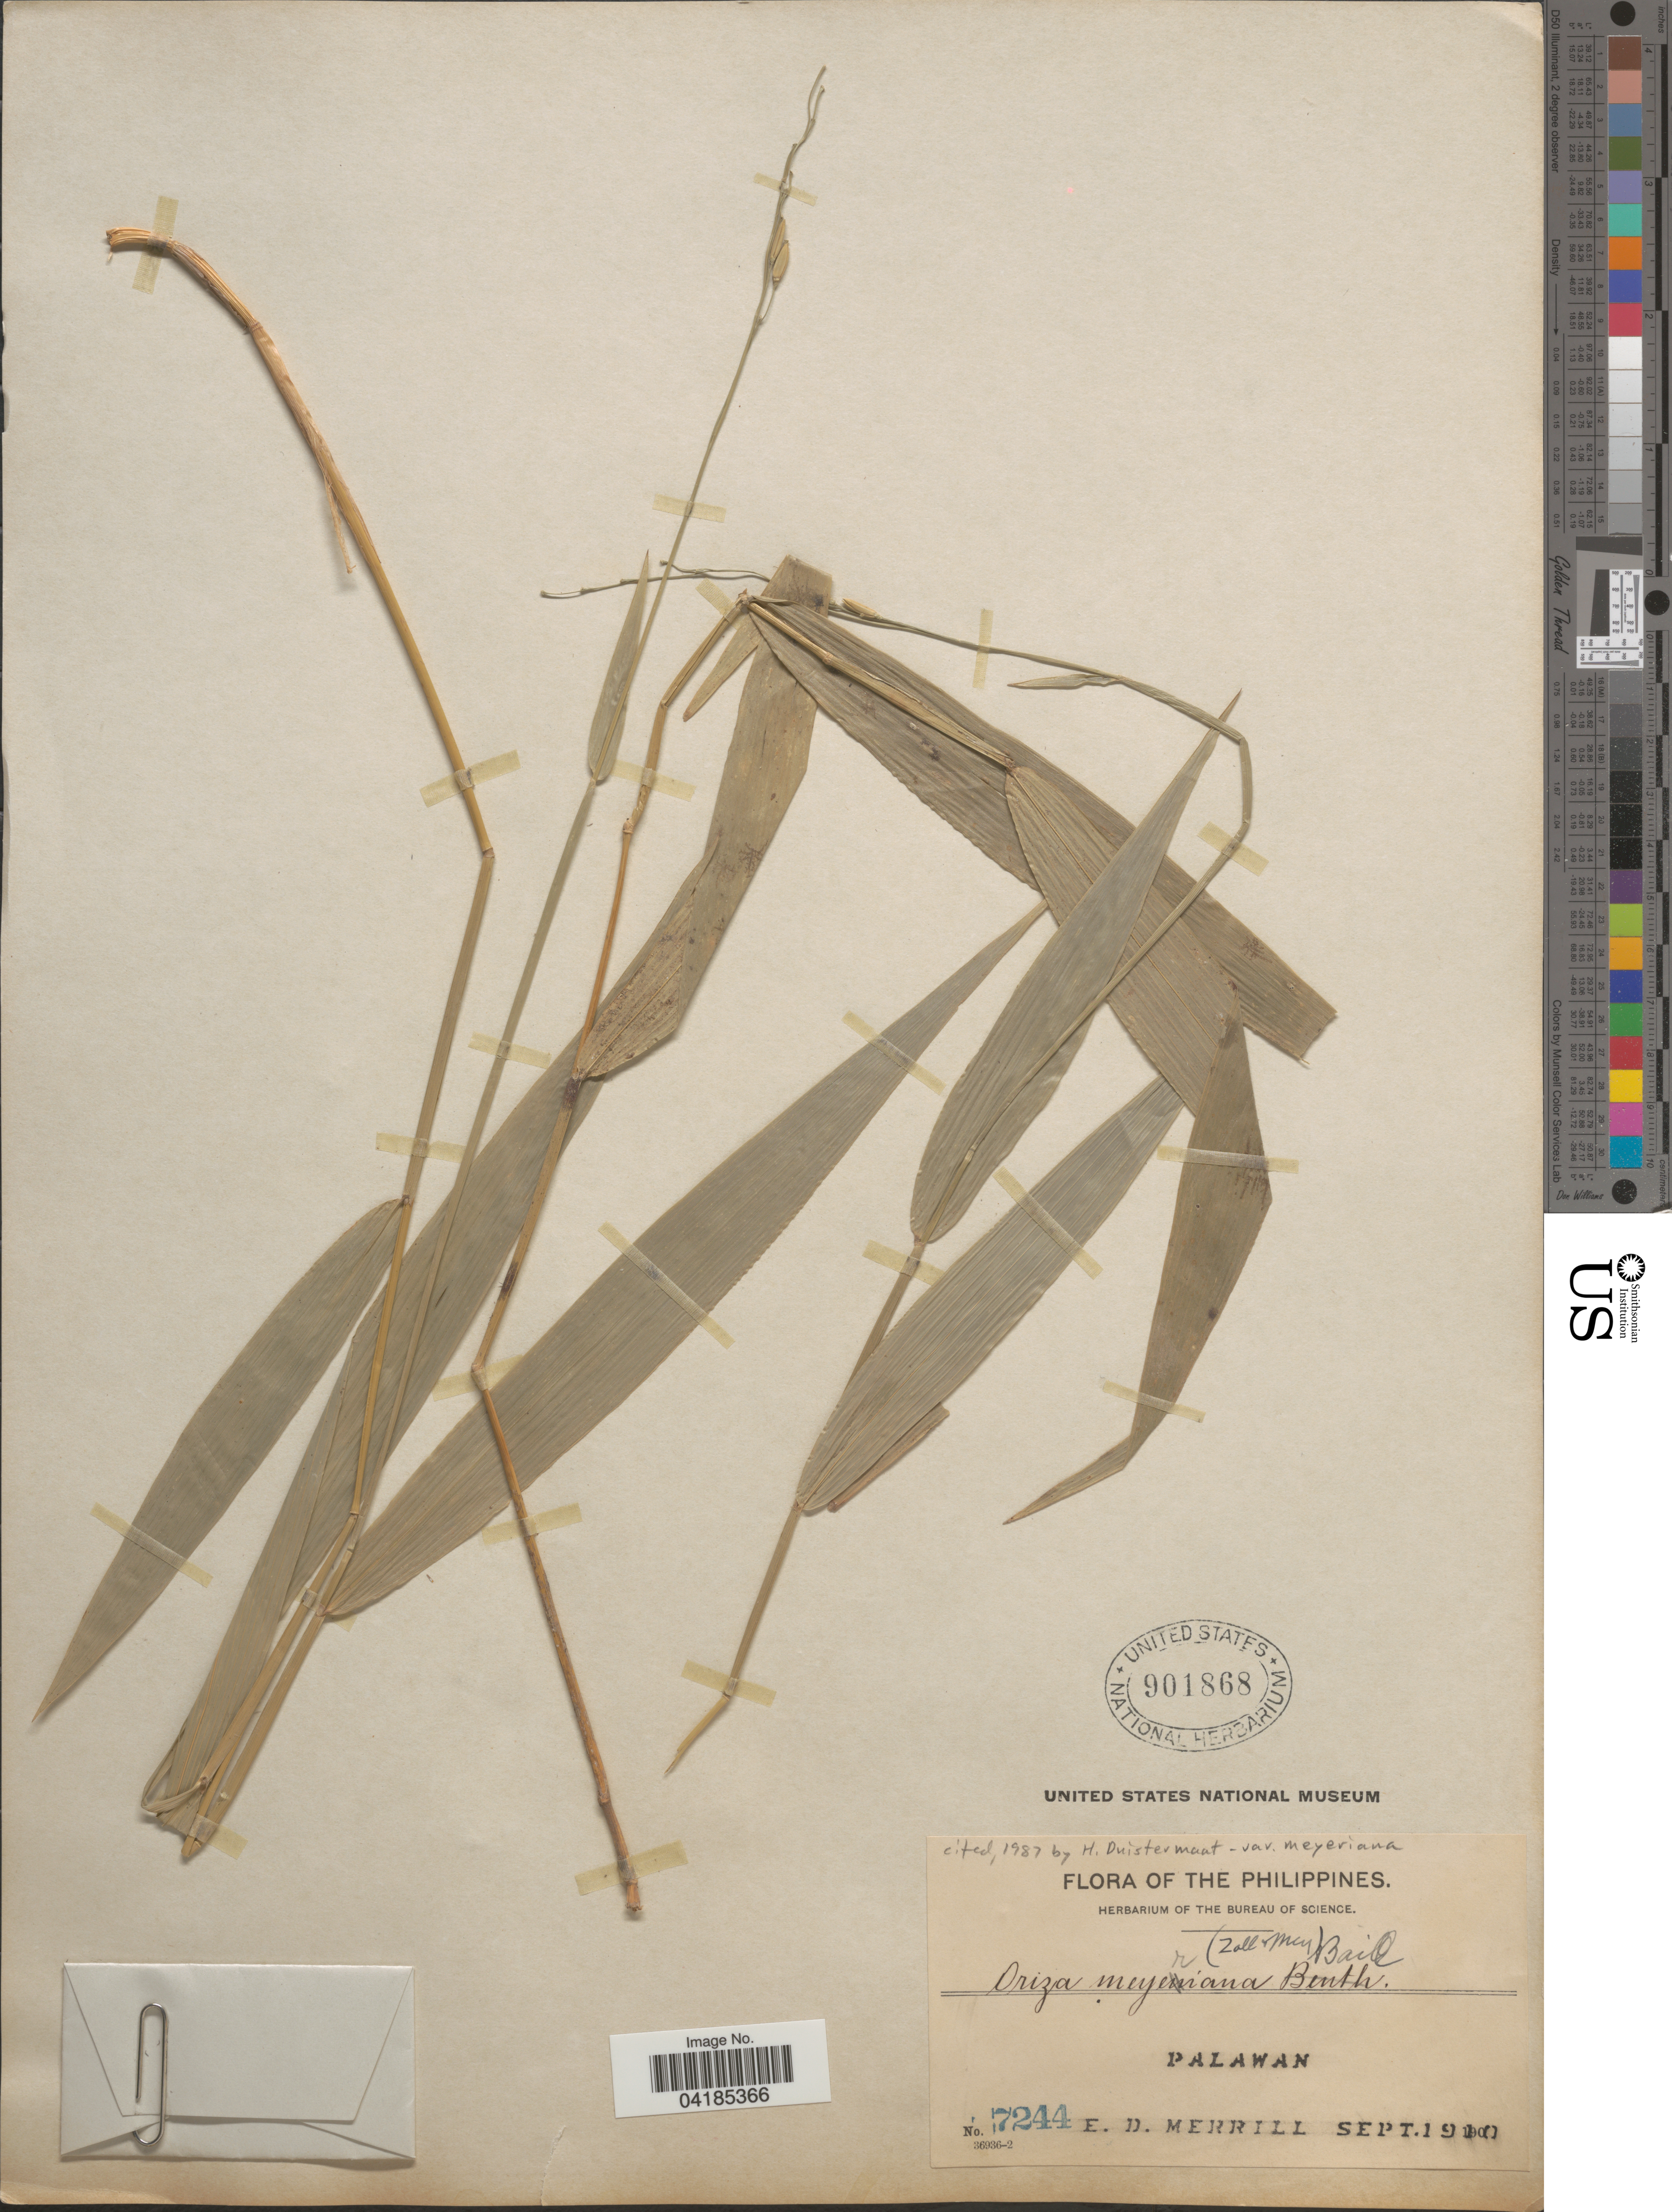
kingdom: Plantae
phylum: Tracheophyta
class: Liliopsida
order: Poales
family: Poaceae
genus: Oryza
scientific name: Oryza meyeriana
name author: (Zoll. & Mor.) Baill.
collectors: E. D. Merrill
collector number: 7244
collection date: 1910-09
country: Philippines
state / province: Mimaropa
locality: Palawan.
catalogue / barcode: US 901868